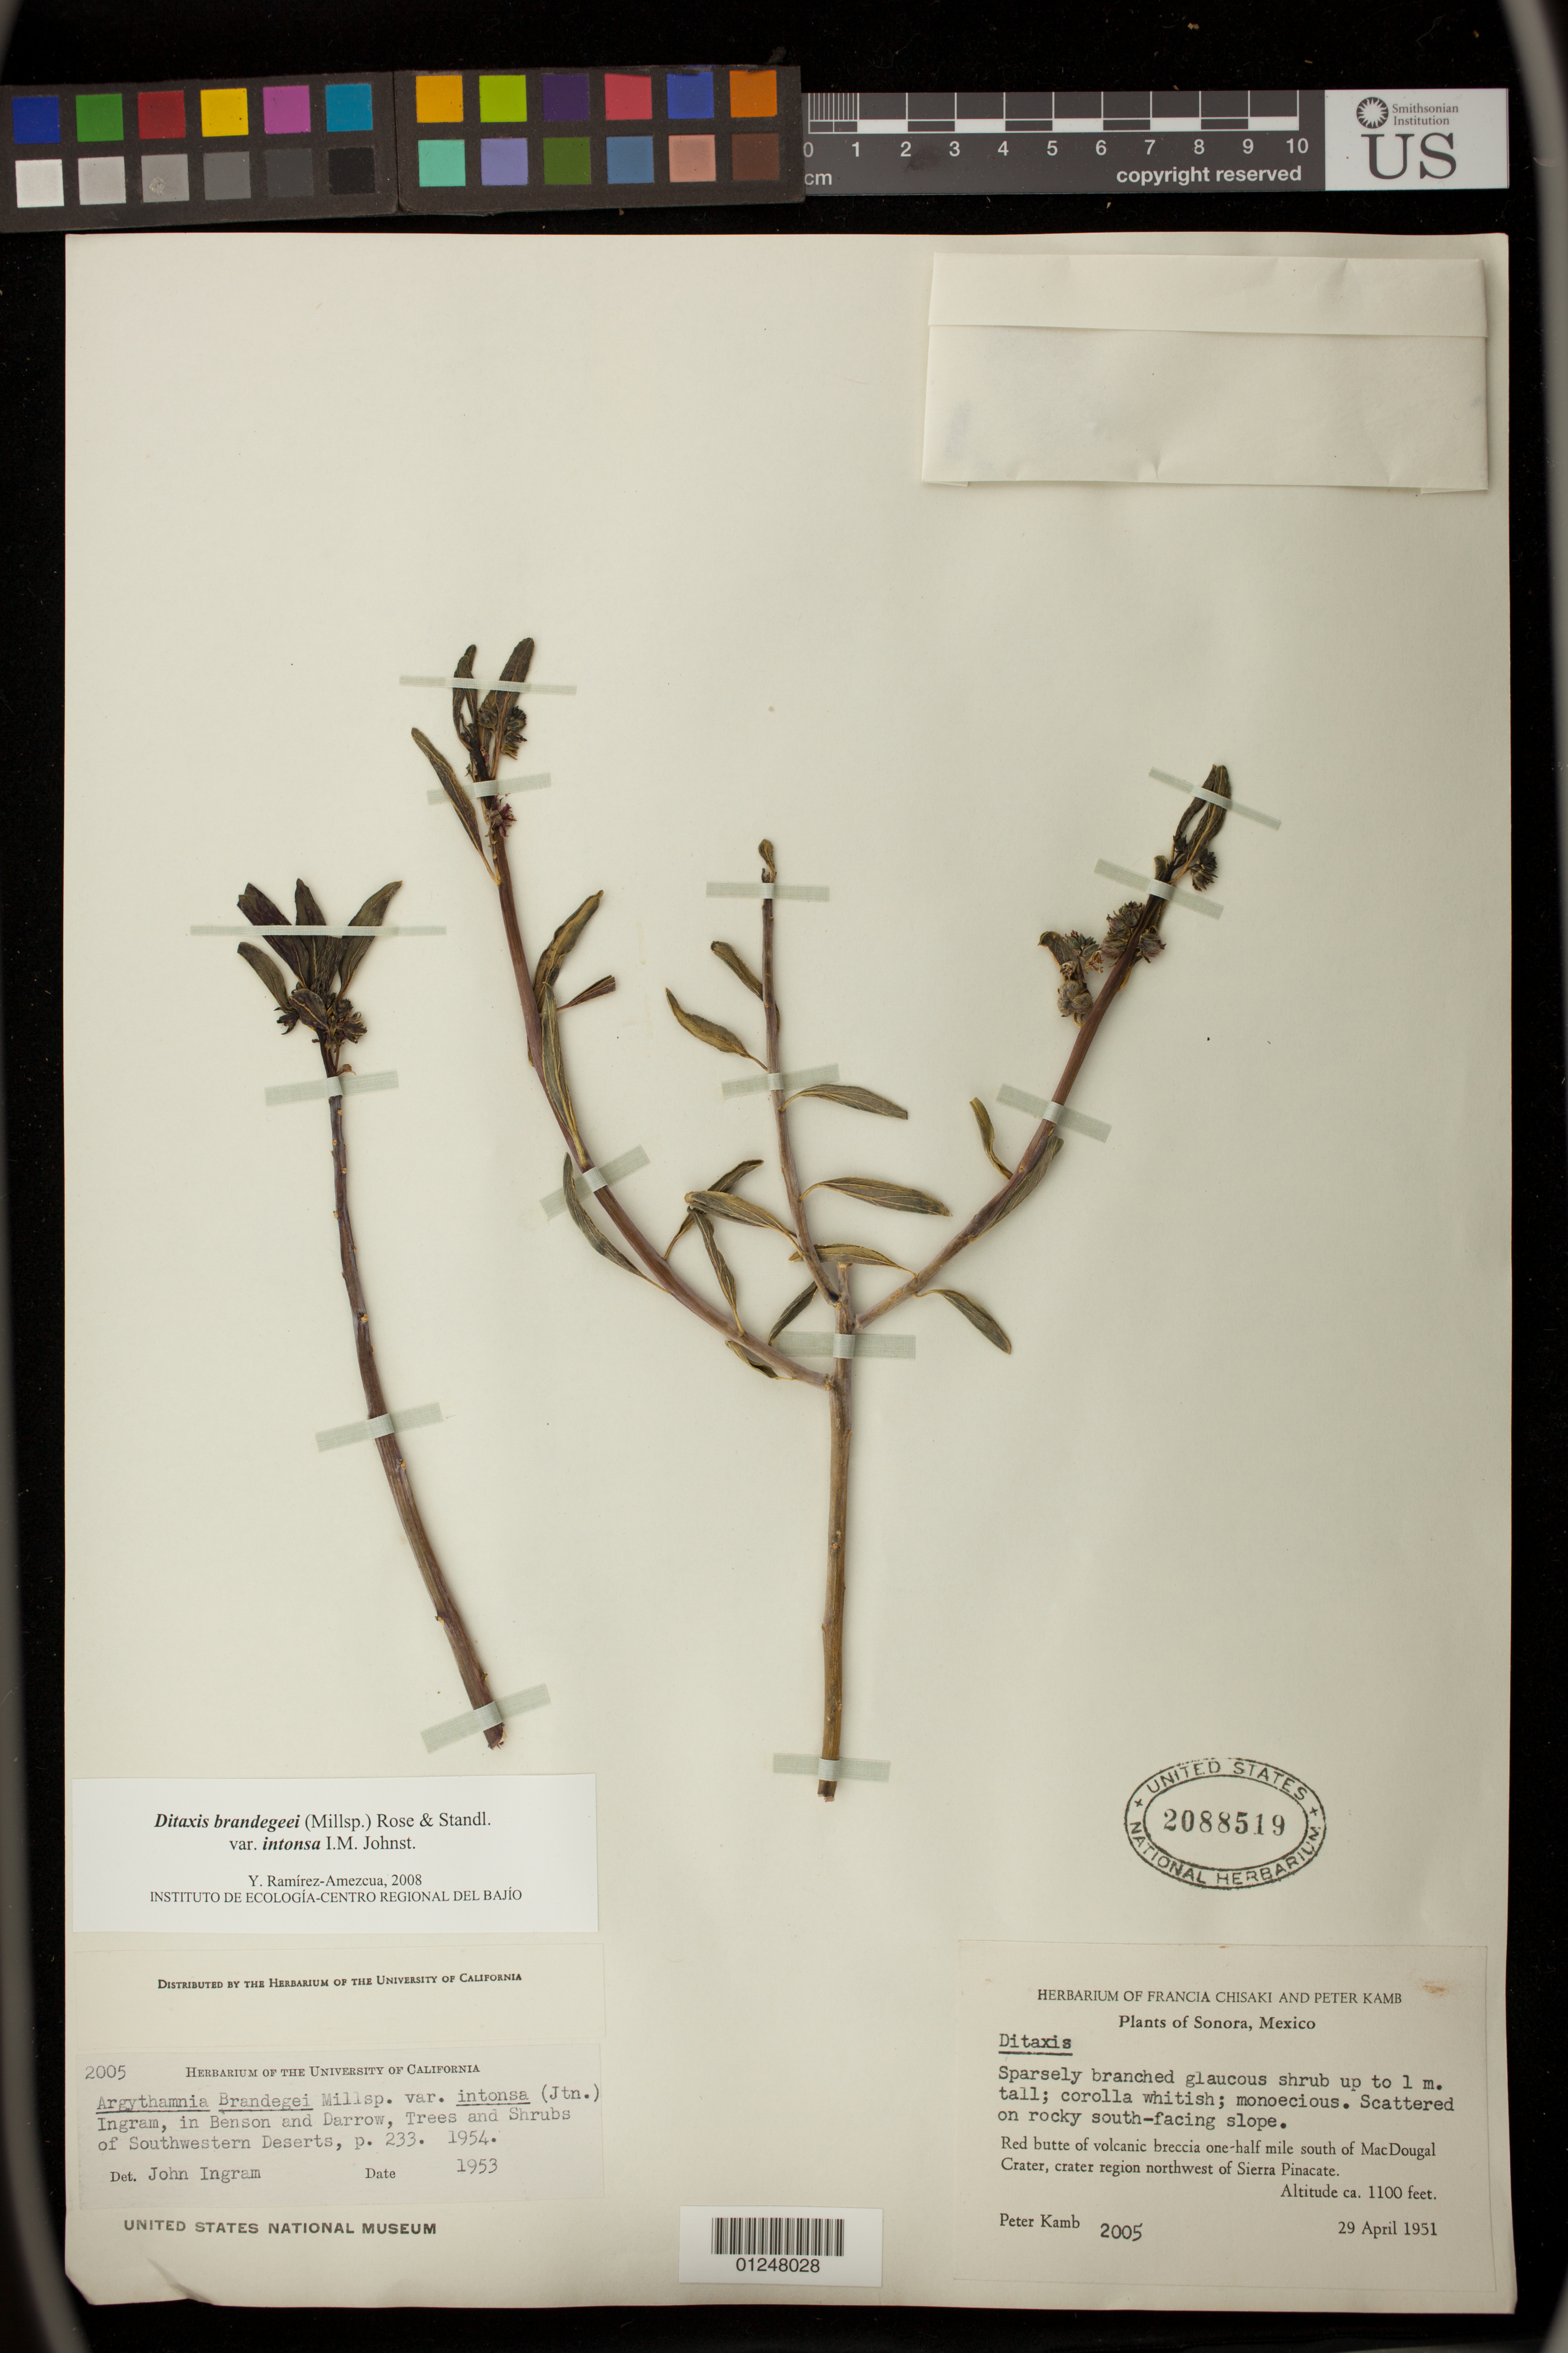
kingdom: Plantae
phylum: Tracheophyta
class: Magnoliopsida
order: Malpighiales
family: Euphorbiaceae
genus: Argythamnia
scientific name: Argythamnia brandegeei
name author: Millsp.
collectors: P. Kamb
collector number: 2005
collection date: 1951-04-29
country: Mexico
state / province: Sonora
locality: one-half mile south of MacDougal Crater, crater region northwest of Sierra Pinacate.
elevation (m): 335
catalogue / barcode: US 2088519